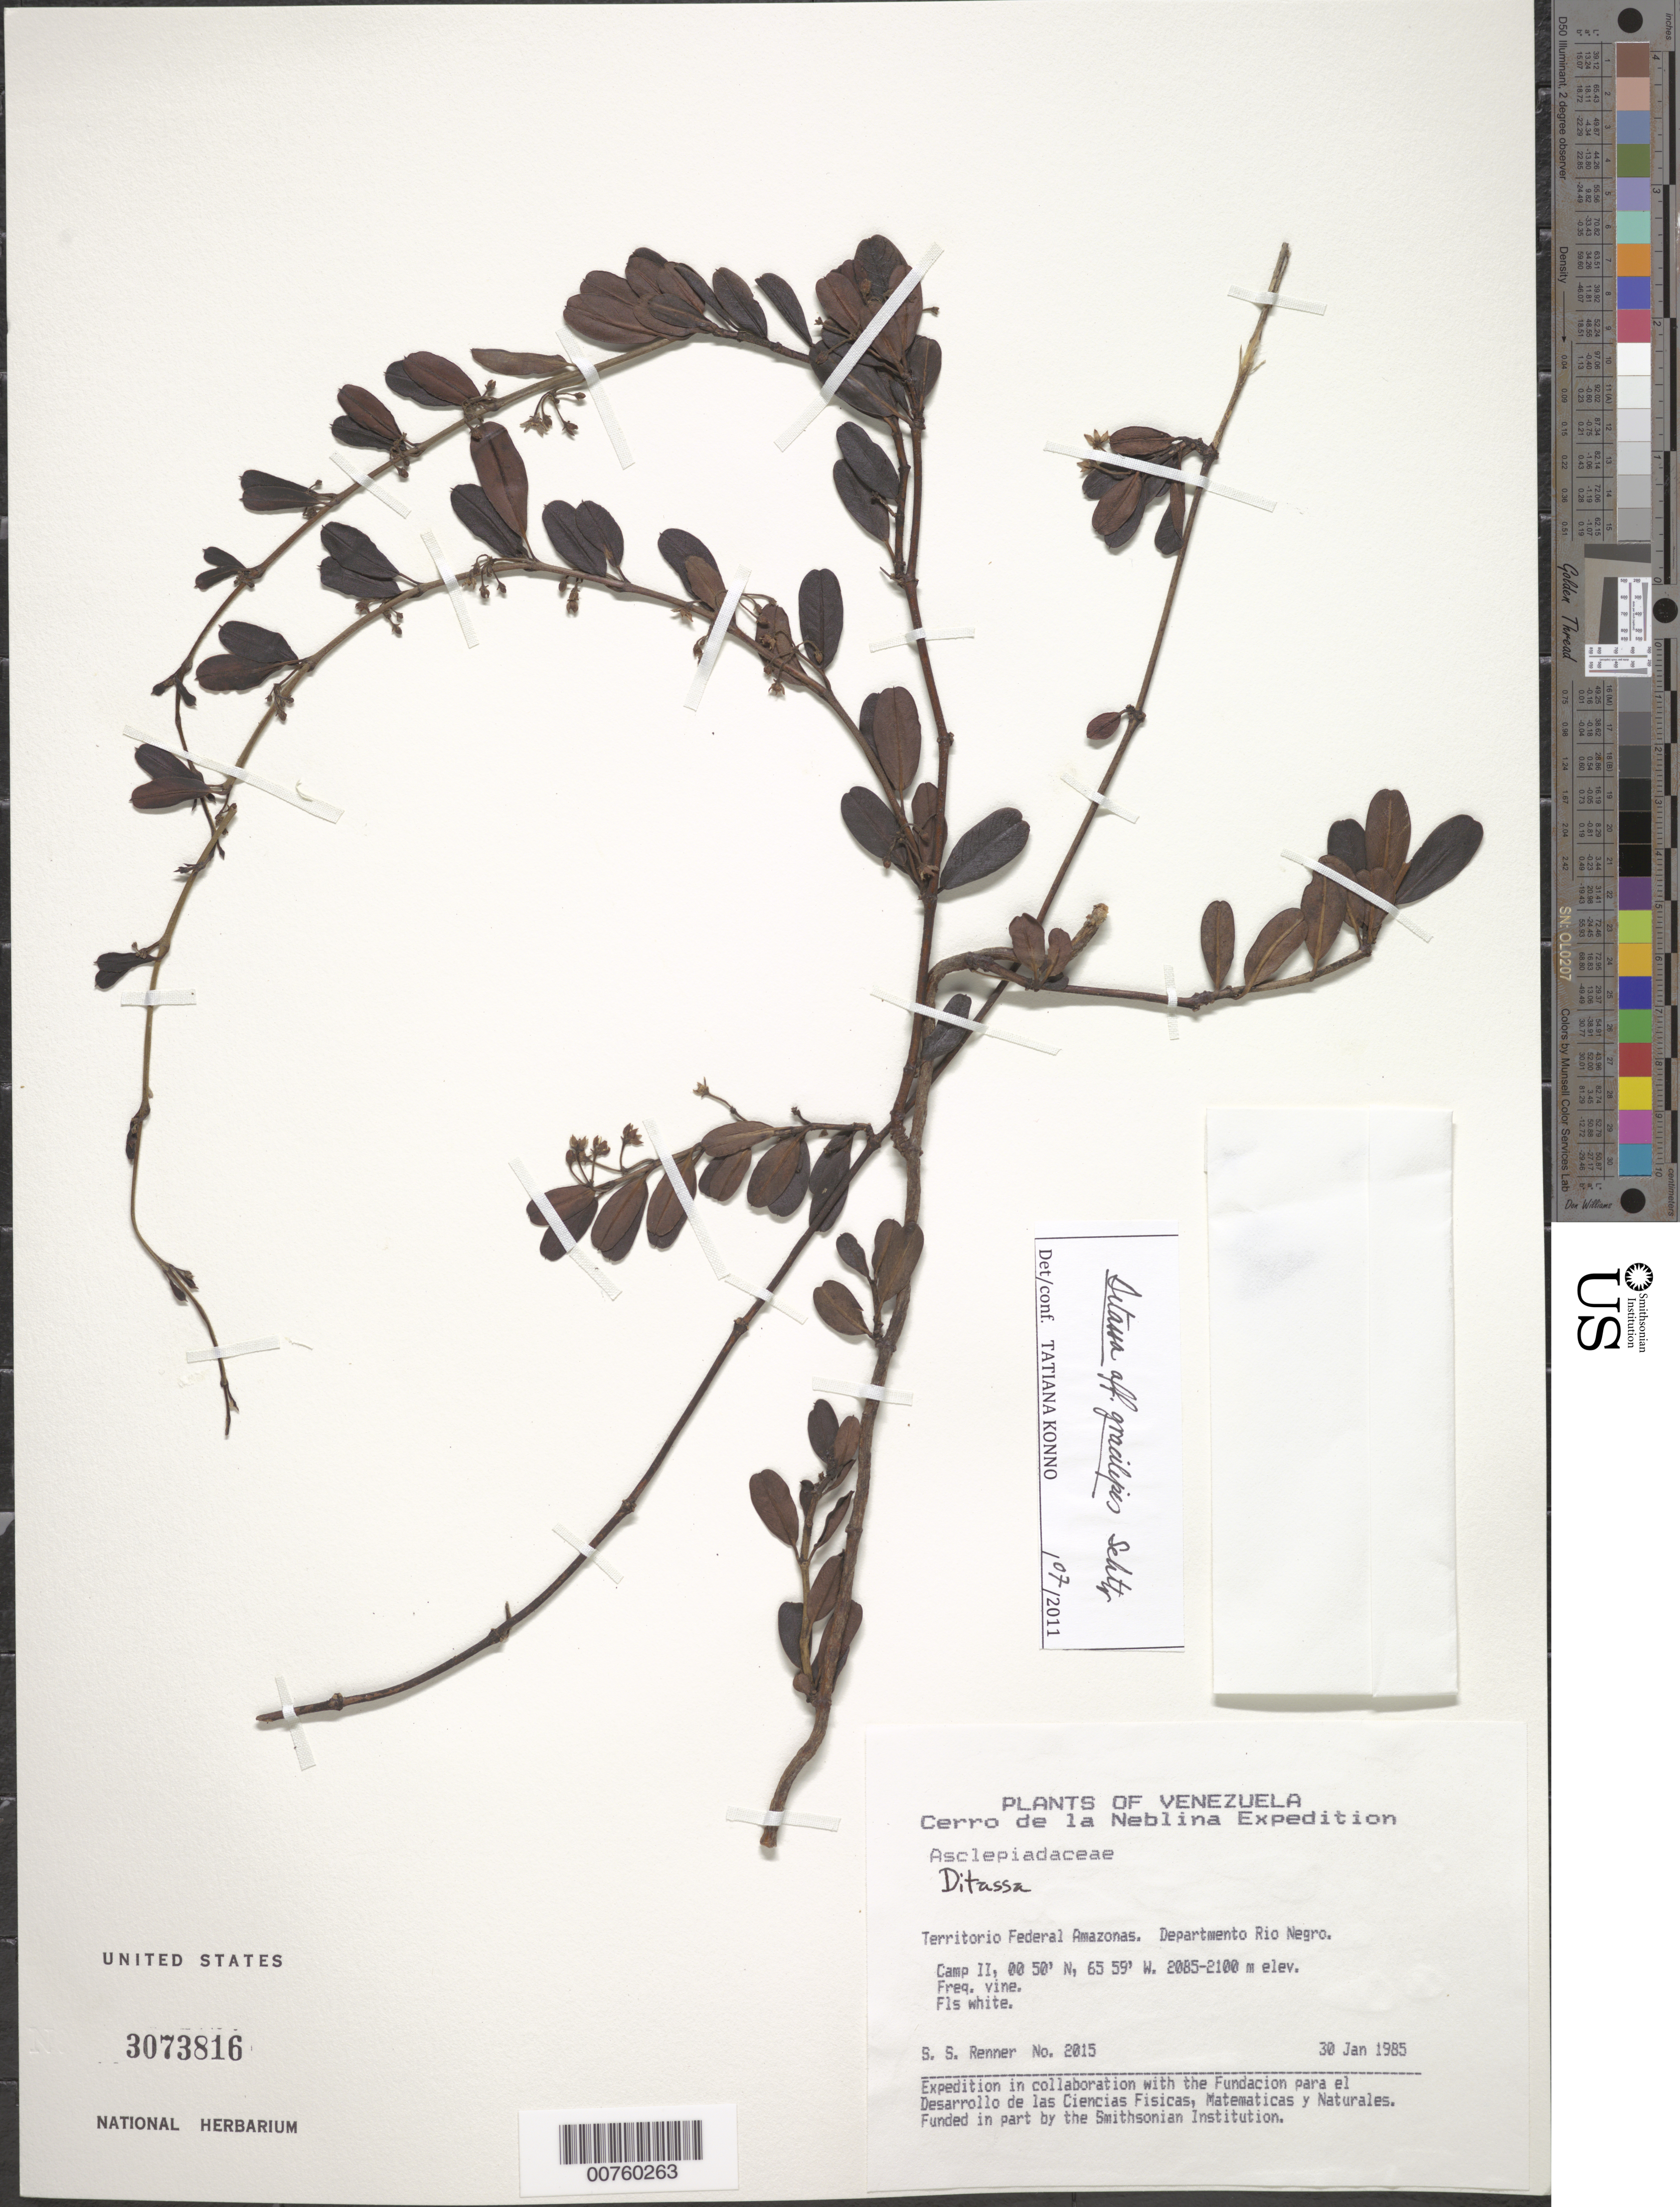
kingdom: Plantae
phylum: Tracheophyta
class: Magnoliopsida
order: Gentianales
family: Apocynaceae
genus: Ditassa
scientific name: Ditassa gracilipes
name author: Schltr.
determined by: Konno, T.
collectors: S. S. Renner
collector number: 2015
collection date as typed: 30-Jan-85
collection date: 1985-01-30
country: Venezuela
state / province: Amazonas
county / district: Río Negro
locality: Cerro de la Neblina, Camp II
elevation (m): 2085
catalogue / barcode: US 3073816